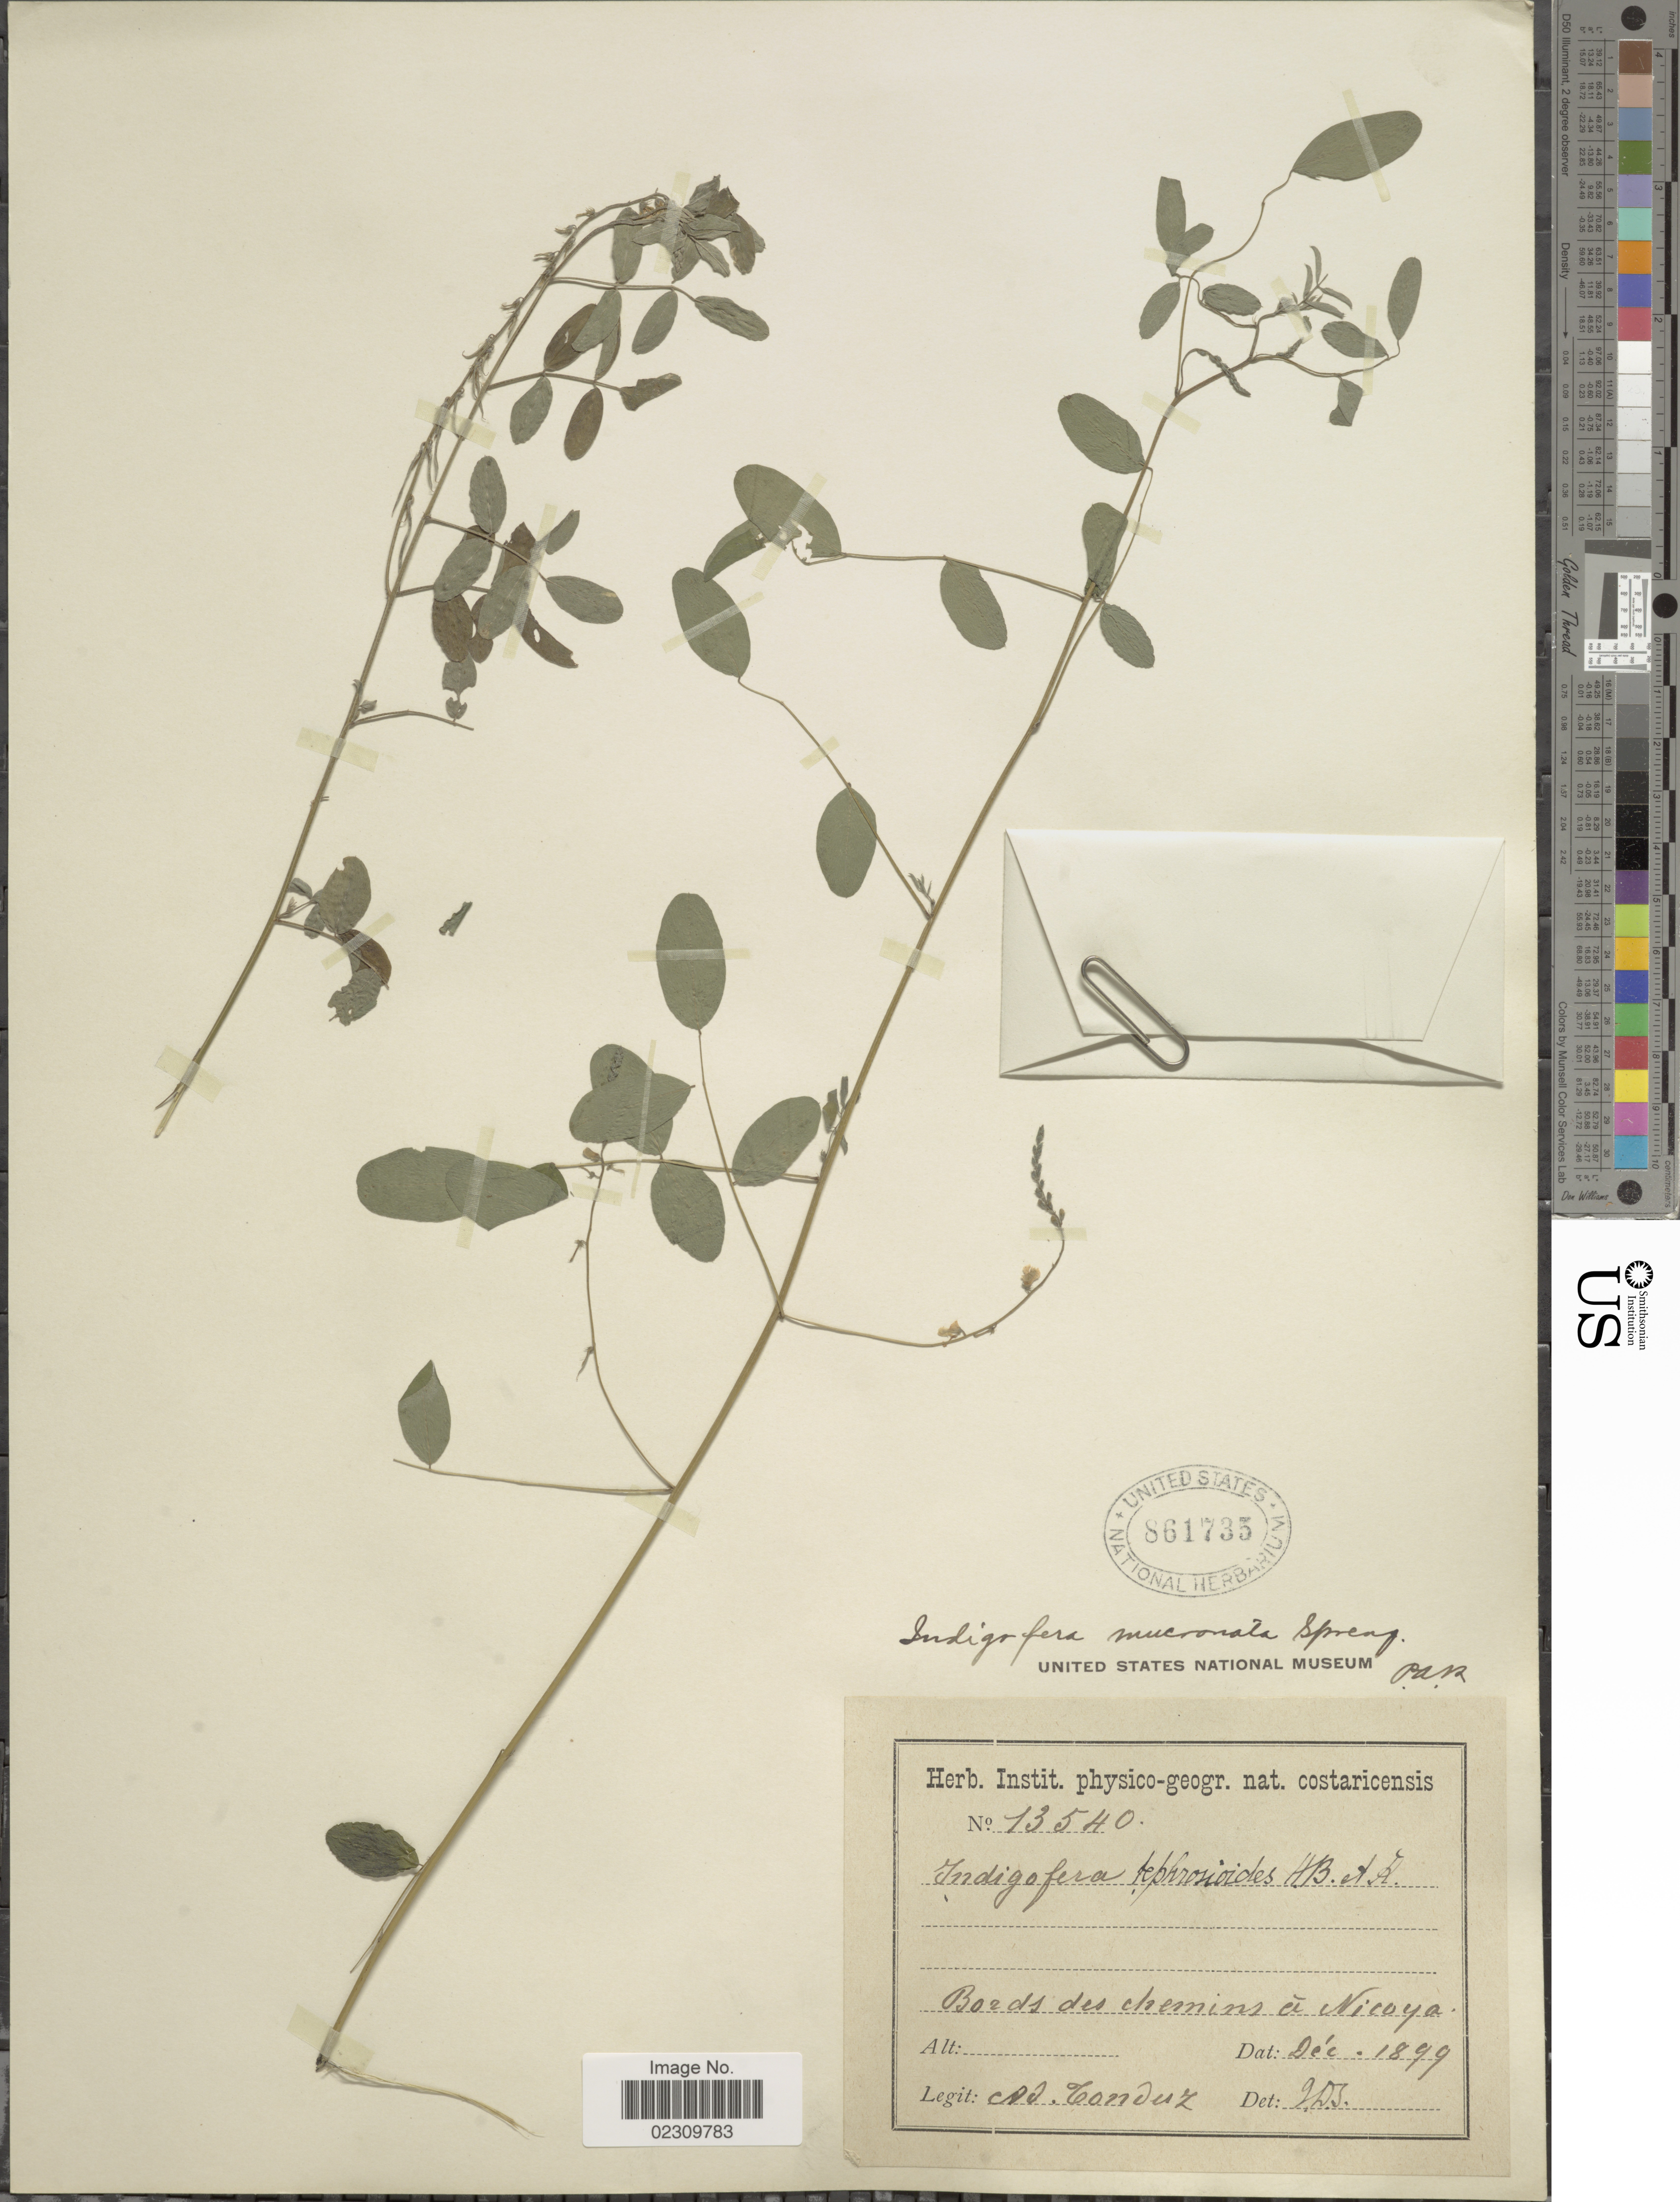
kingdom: Plantae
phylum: Tracheophyta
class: Magnoliopsida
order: Fabales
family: Fabaceae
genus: Indigofera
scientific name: Indigofera mucronata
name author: Lam.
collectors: A. Tonduz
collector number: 13540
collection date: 1899-12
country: Costa Rica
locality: Bords des chemins a Nicoya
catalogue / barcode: US 861735